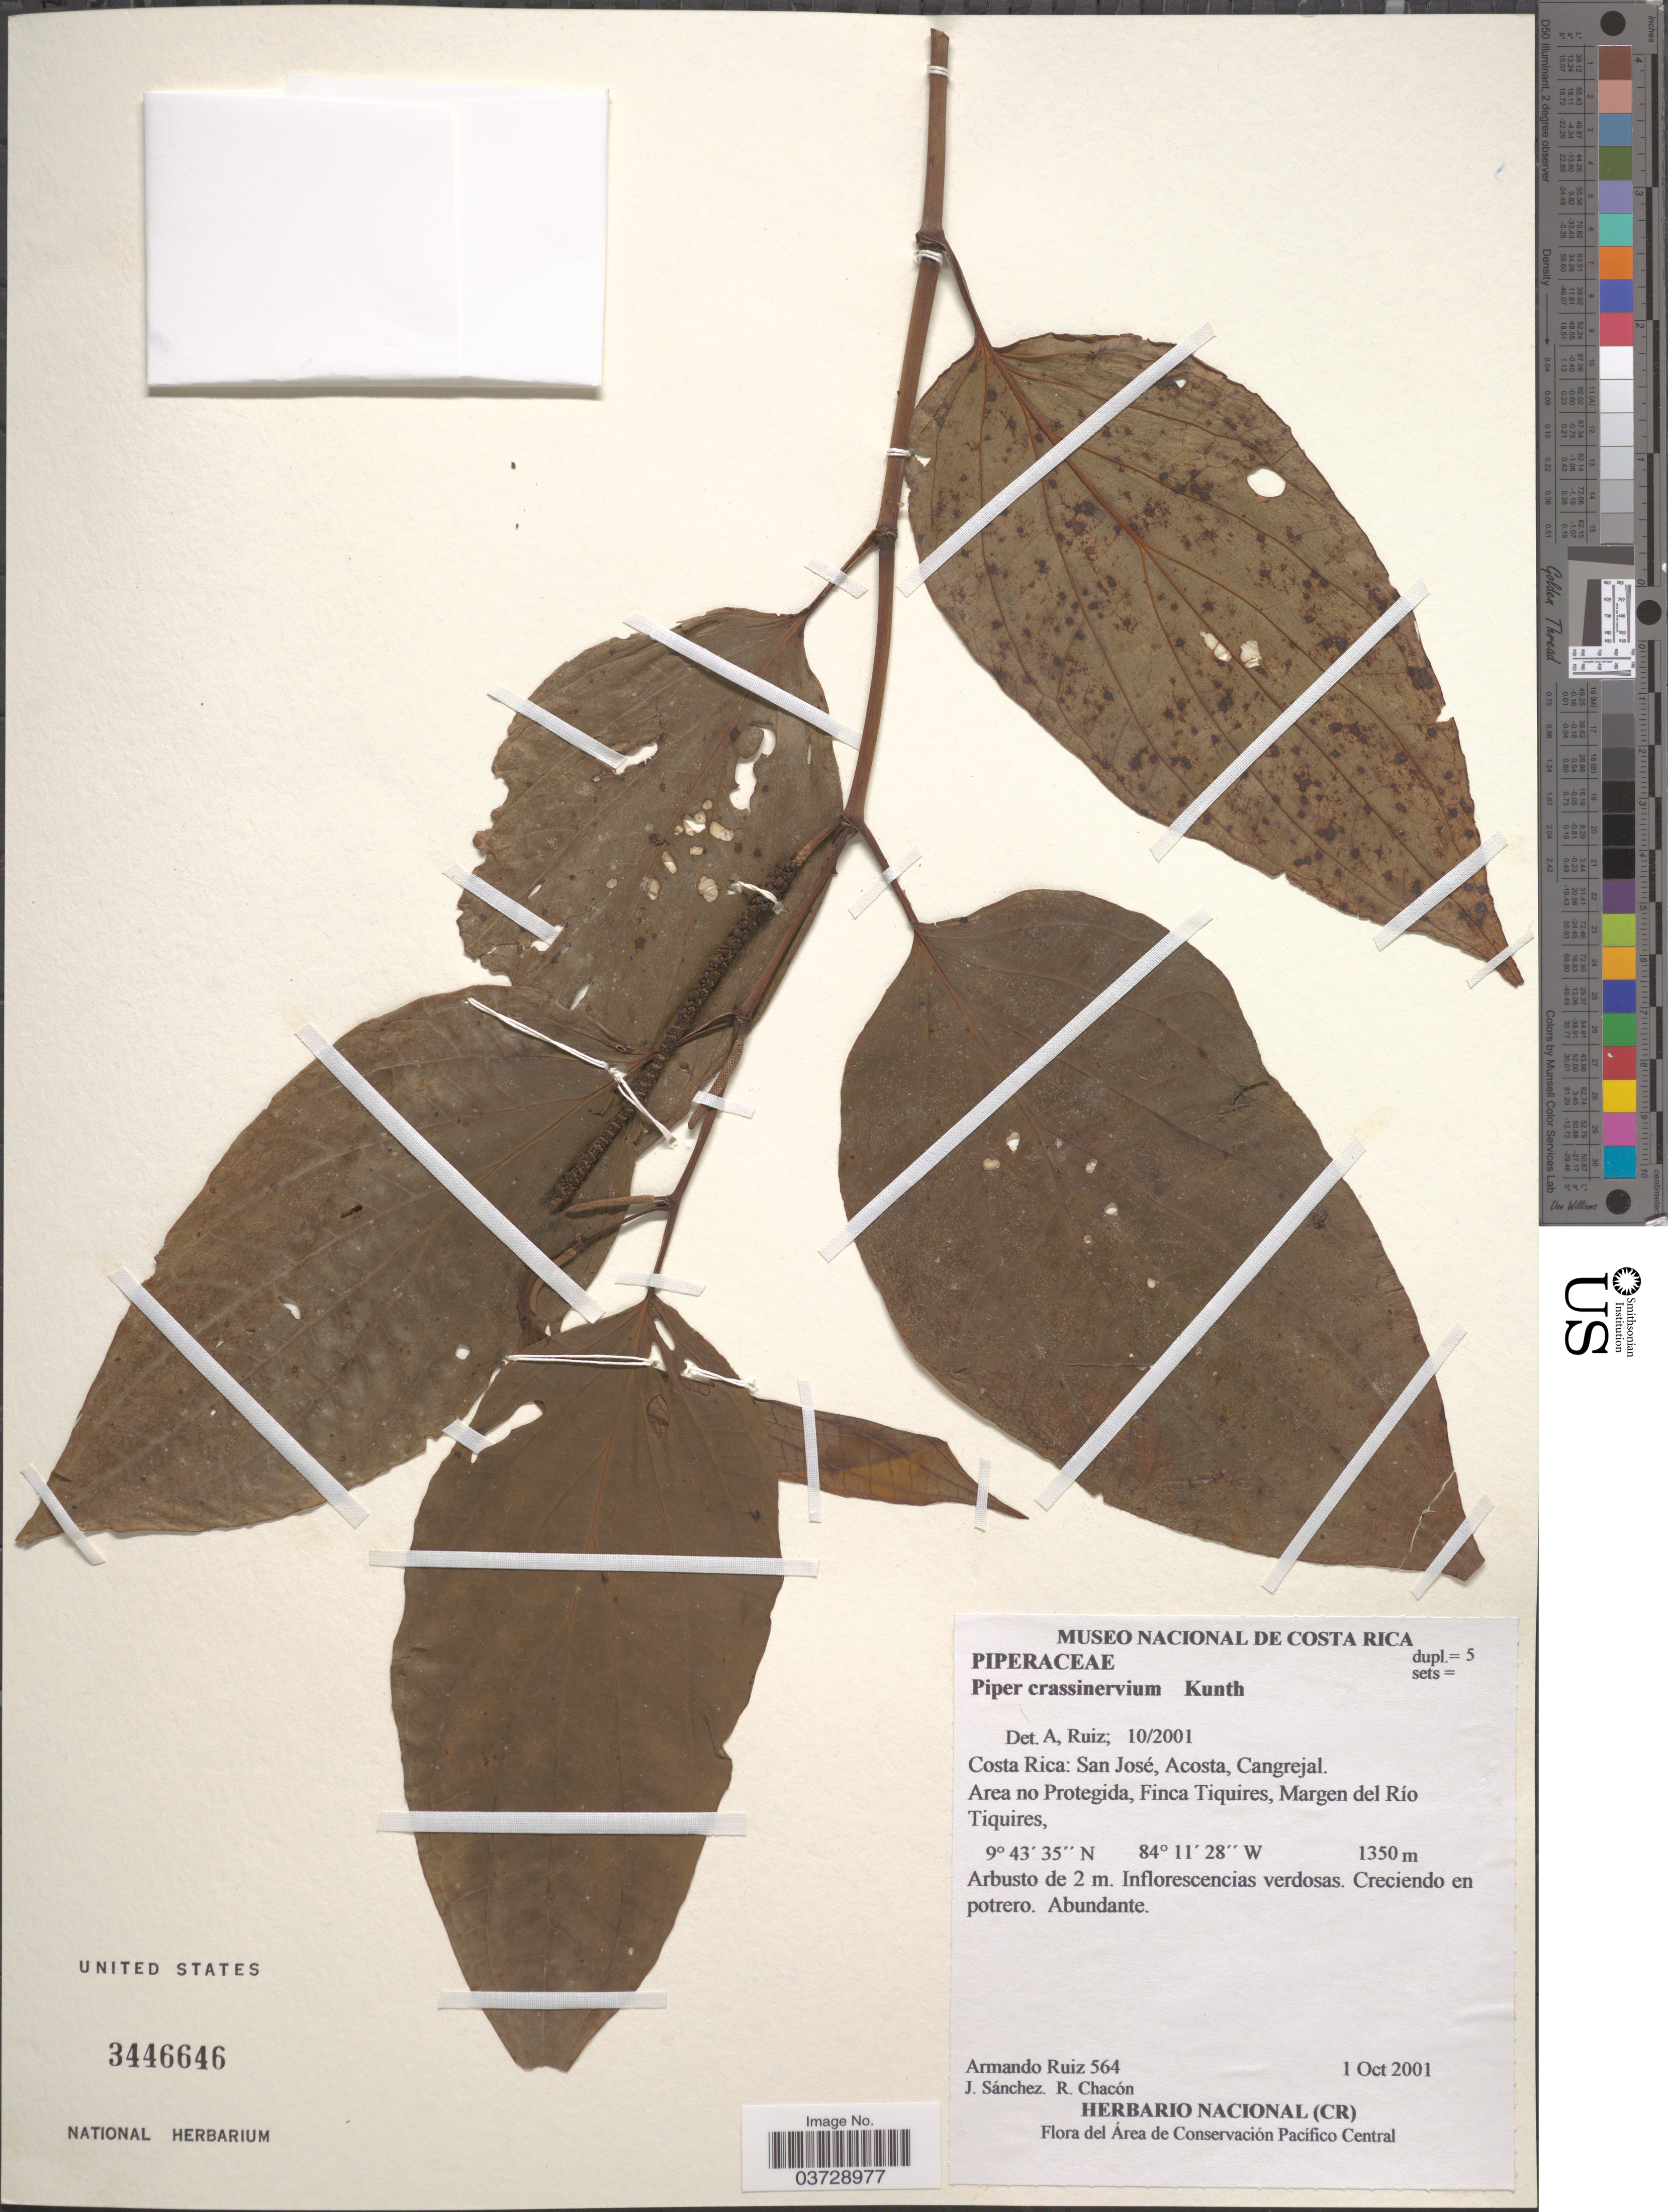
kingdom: Plantae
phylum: Tracheophyta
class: Magnoliopsida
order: Piperales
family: Piperaceae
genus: Piper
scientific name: Piper crassinervium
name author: Kunth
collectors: A. Ruiz, J. Sánchez & R. Chacon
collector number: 564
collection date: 2001-10-01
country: Costa Rica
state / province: San José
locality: Acosta, Cangrejal. Area no Protegida, Finca Tiquires, Margen del Río Tiquires.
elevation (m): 1350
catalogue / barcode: US 3446646